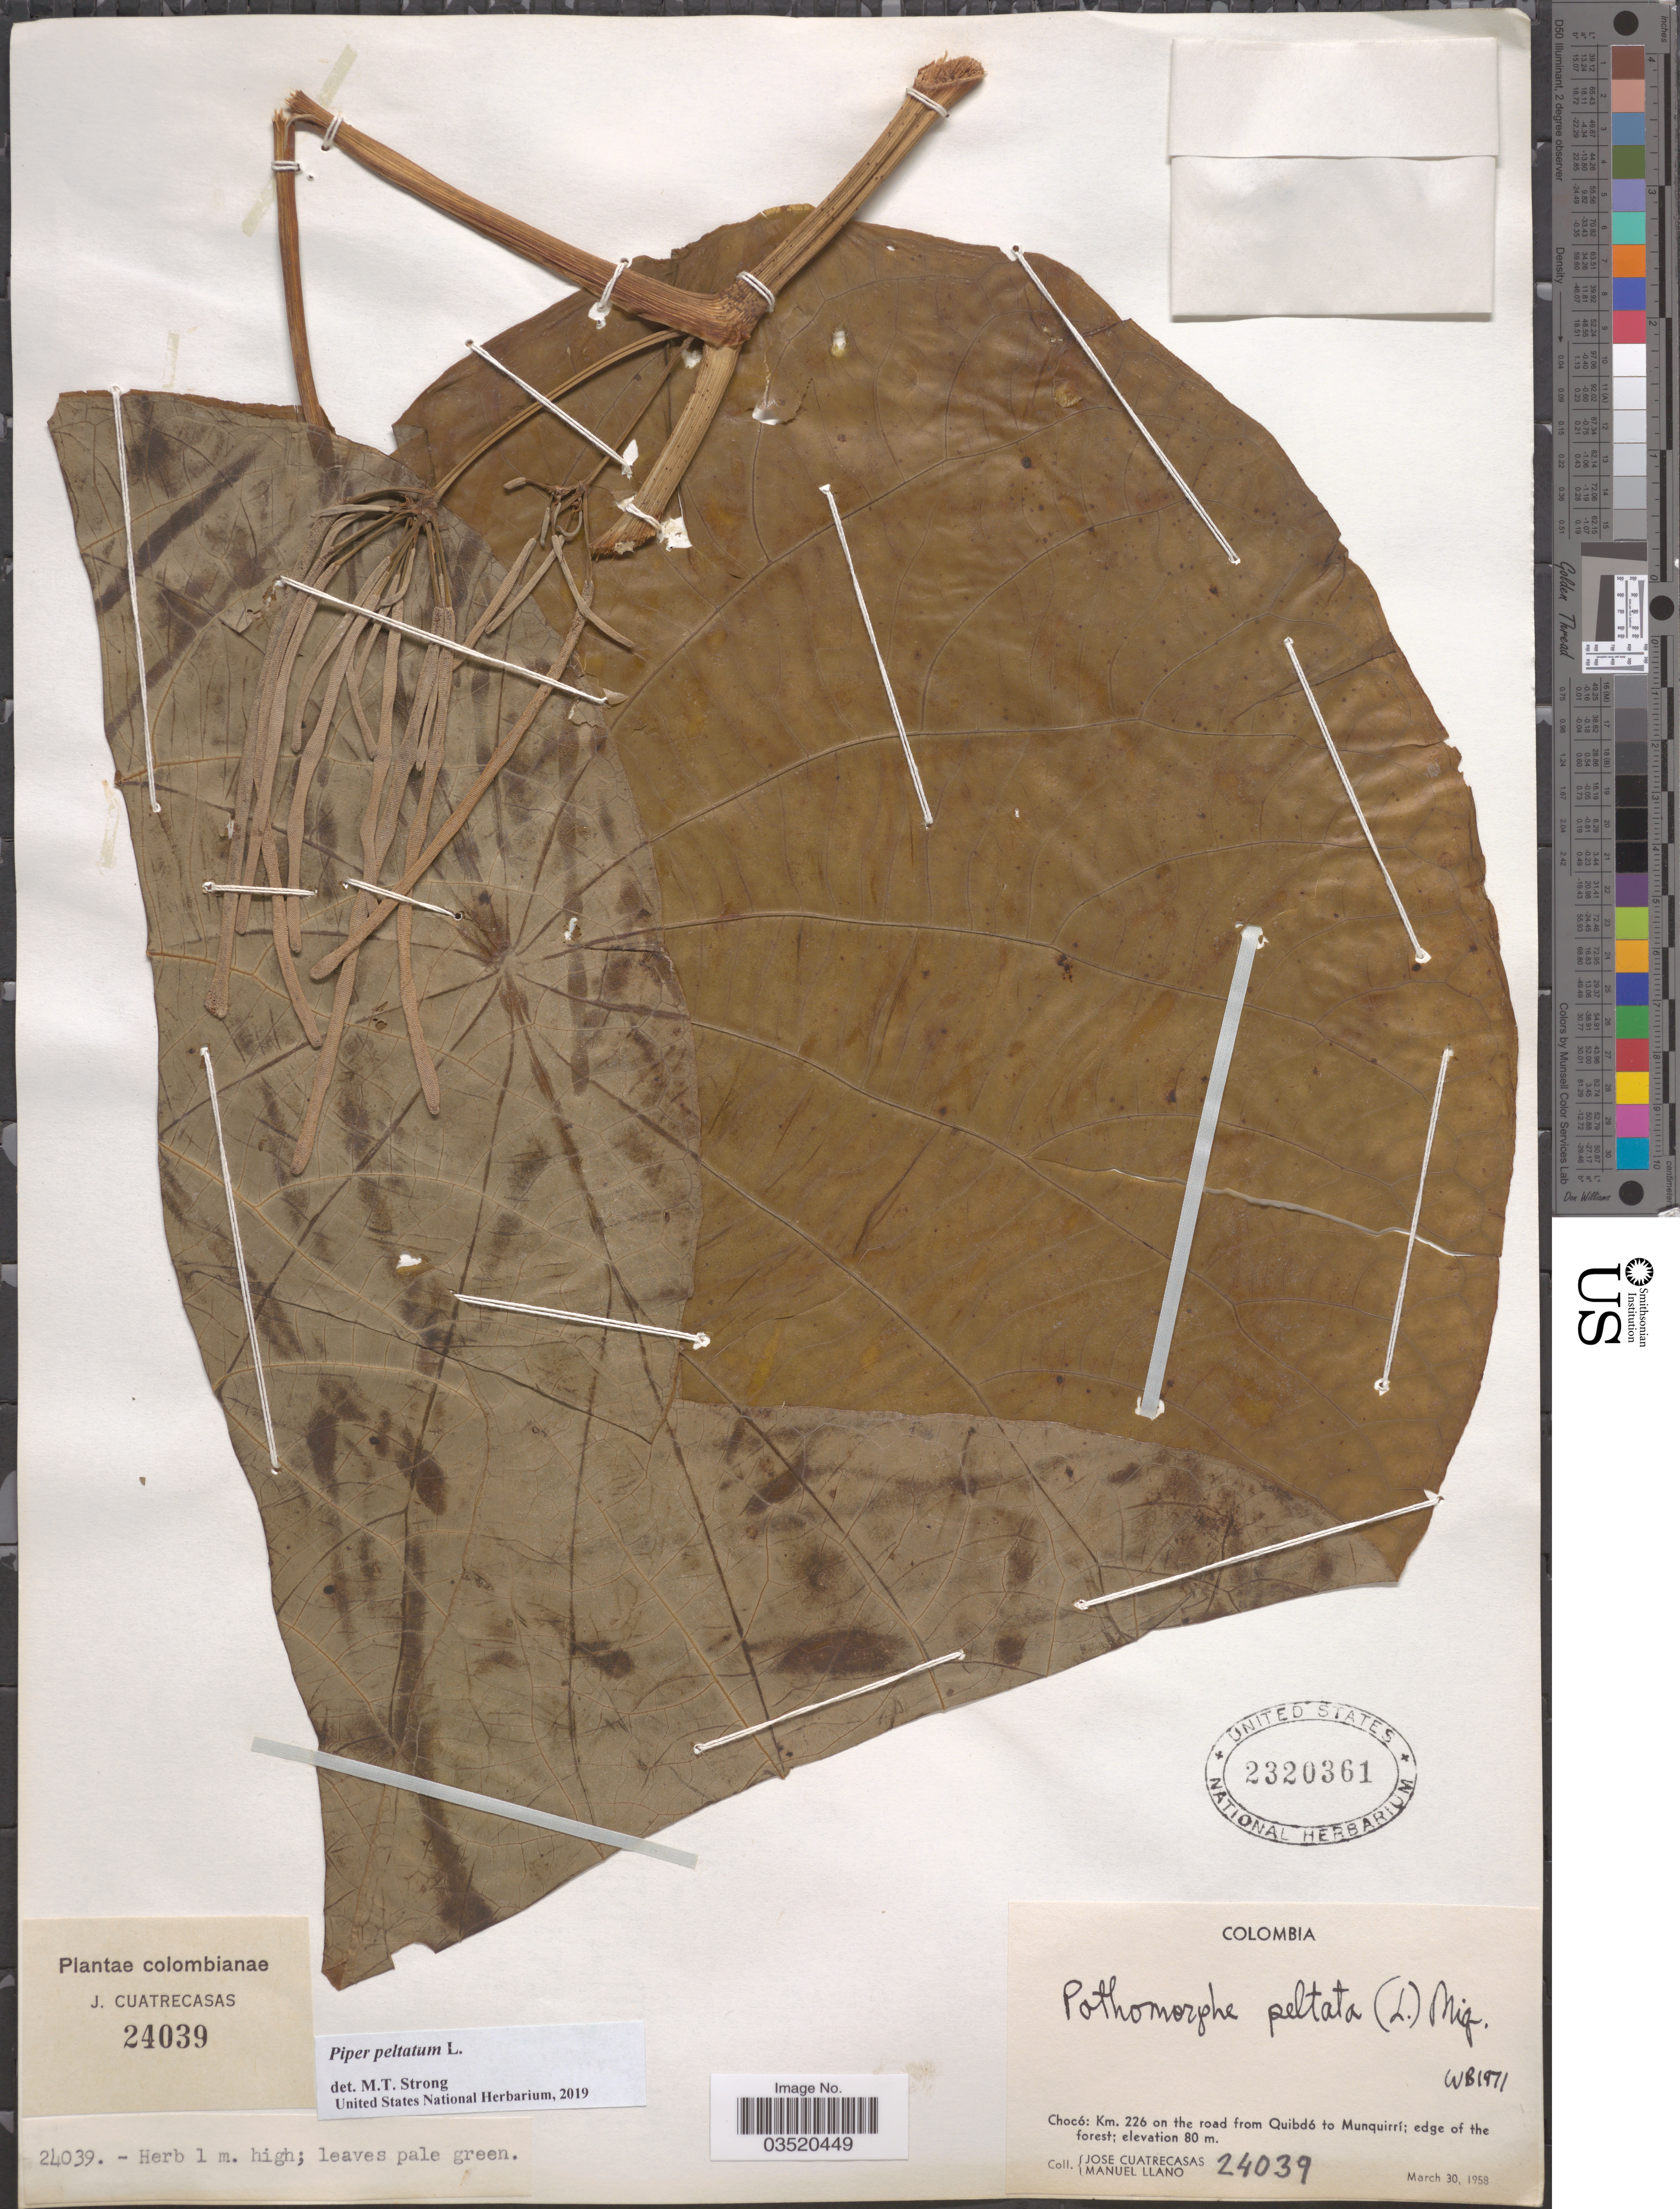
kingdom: Plantae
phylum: Tracheophyta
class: Magnoliopsida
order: Piperales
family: Piperaceae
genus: Piper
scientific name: Piper peltatum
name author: L.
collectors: J. Cuatrecasas & M. Llano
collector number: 24039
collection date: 1958-03-30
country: Colombia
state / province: Chocó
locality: Km. 226 on the road from Quibdó to Munquirrí.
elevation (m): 80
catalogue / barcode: US 2320361